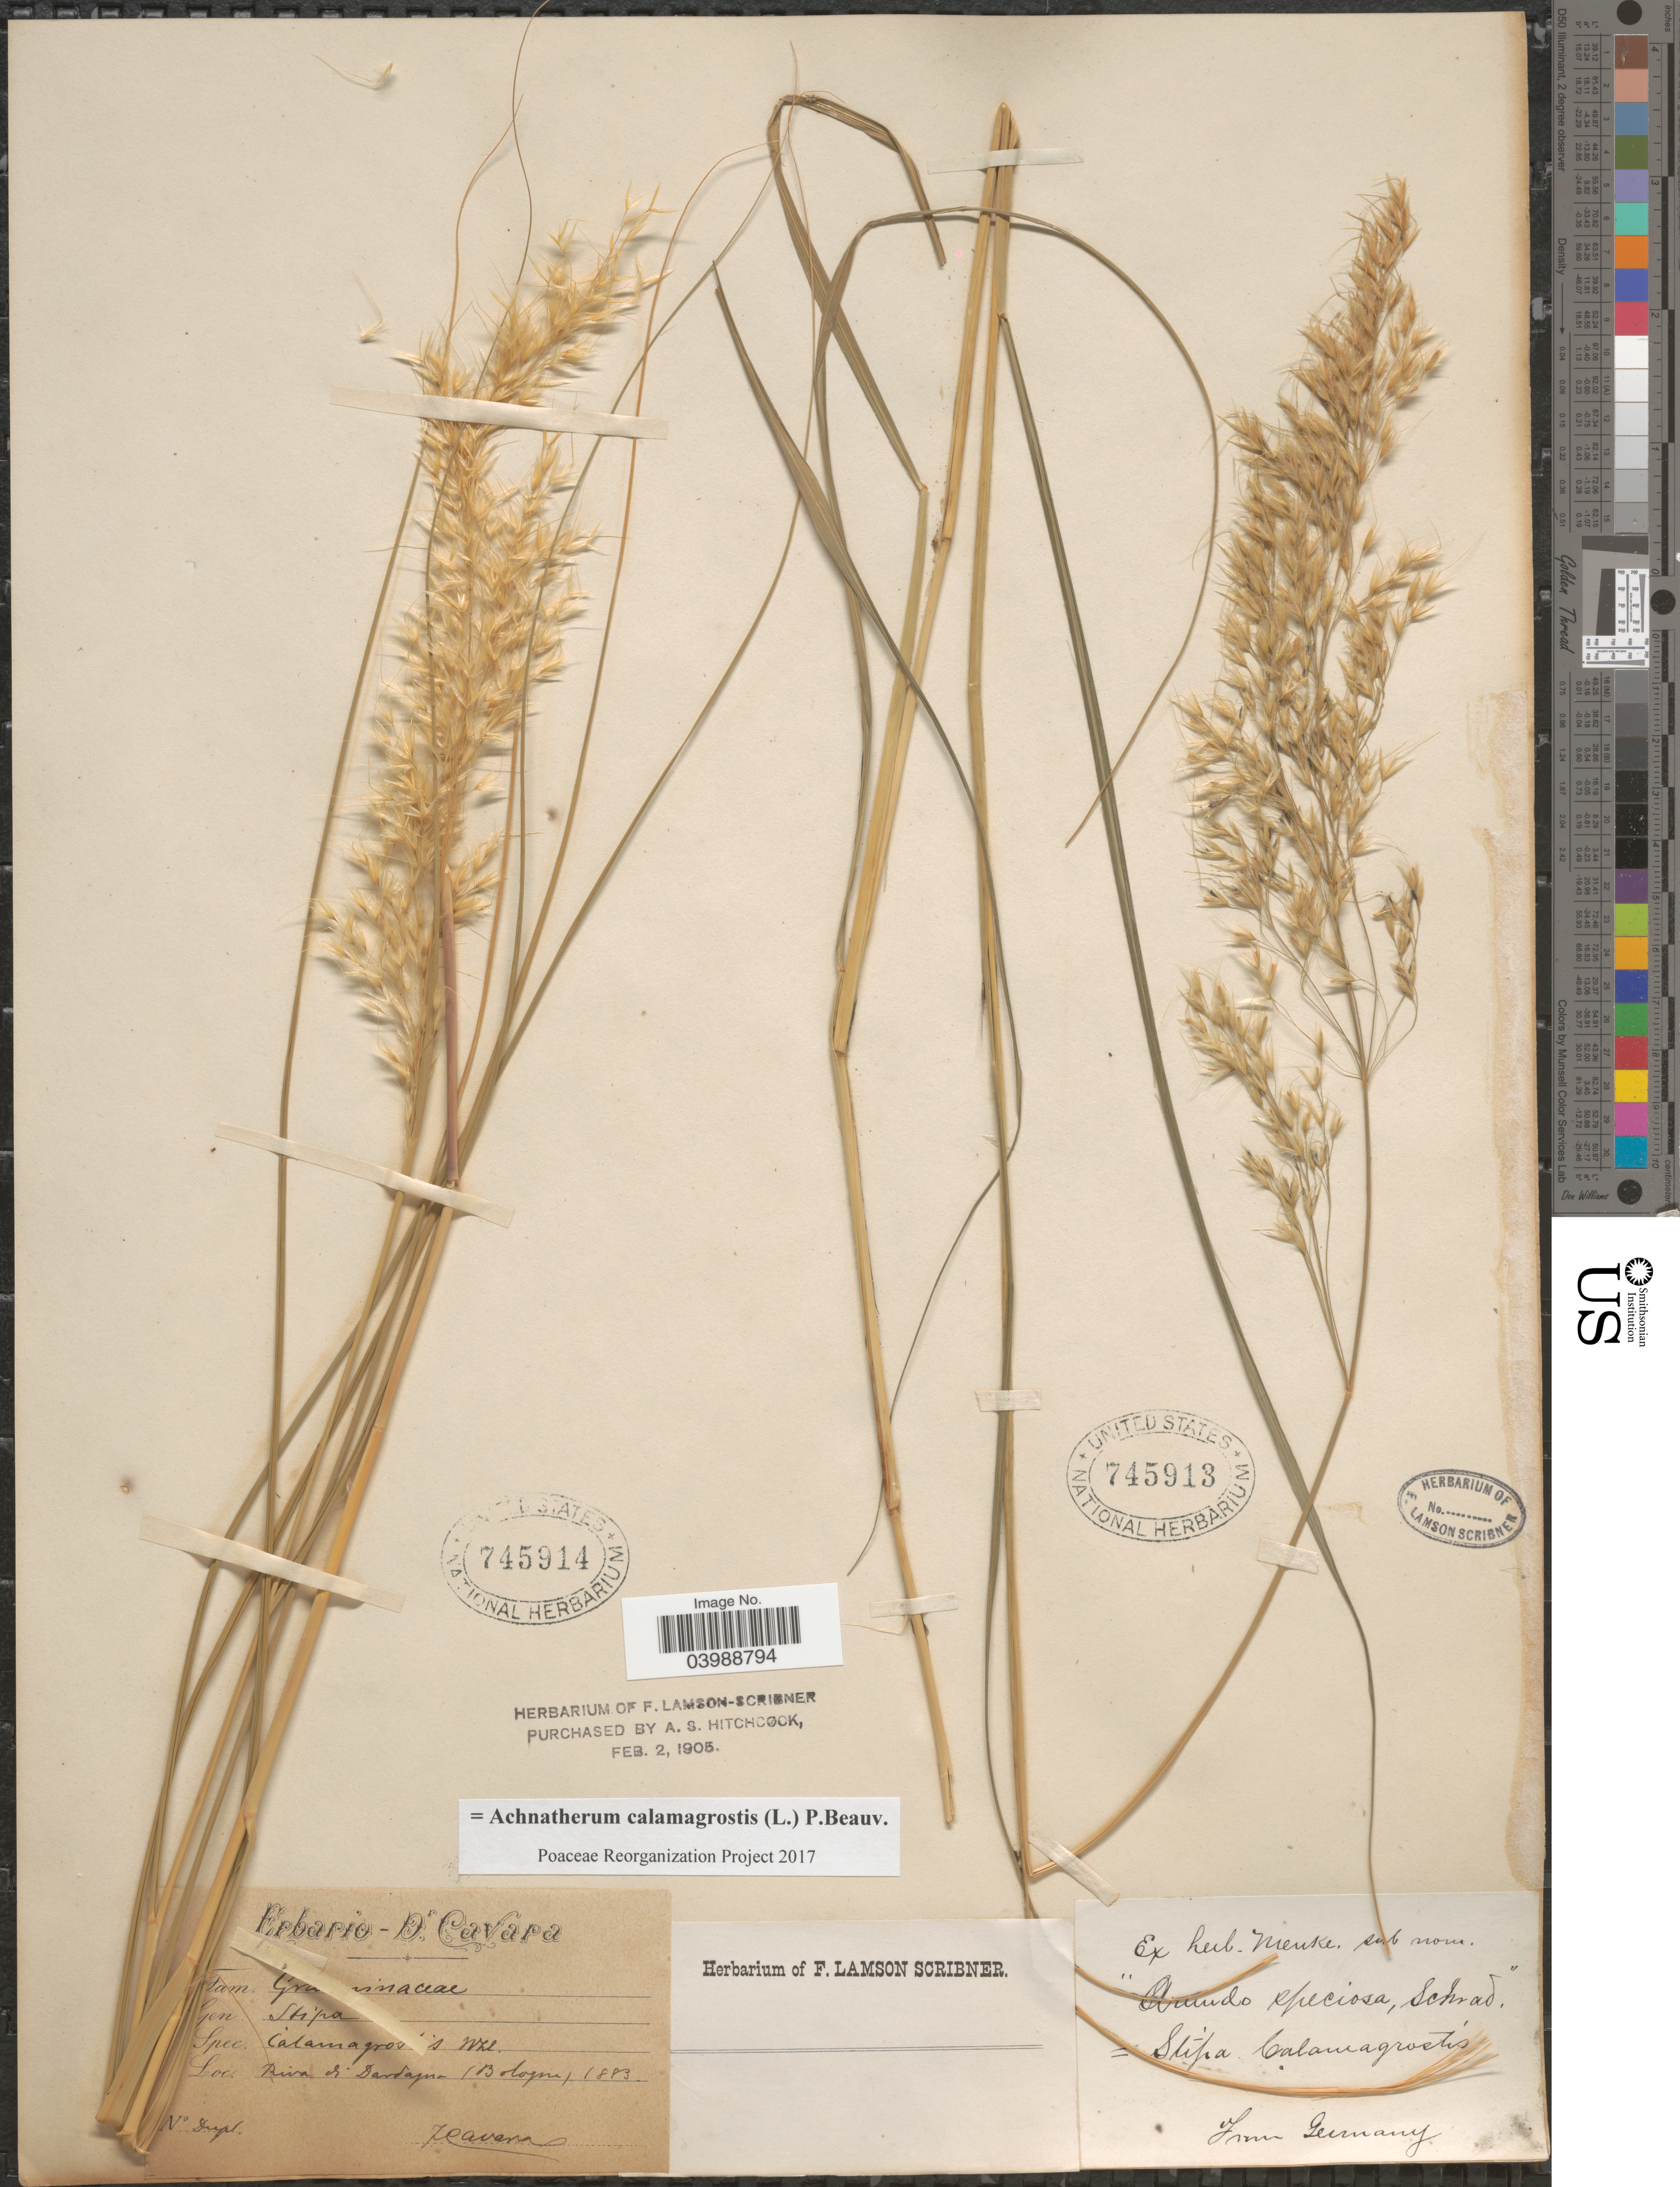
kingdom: Plantae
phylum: Tracheophyta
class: Liliopsida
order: Poales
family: Poaceae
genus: Achnatherum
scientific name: Achnatherum calamagrostis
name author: (L.) P. Beauv.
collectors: Ex herb. Menke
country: Germany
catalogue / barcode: US 745913-2